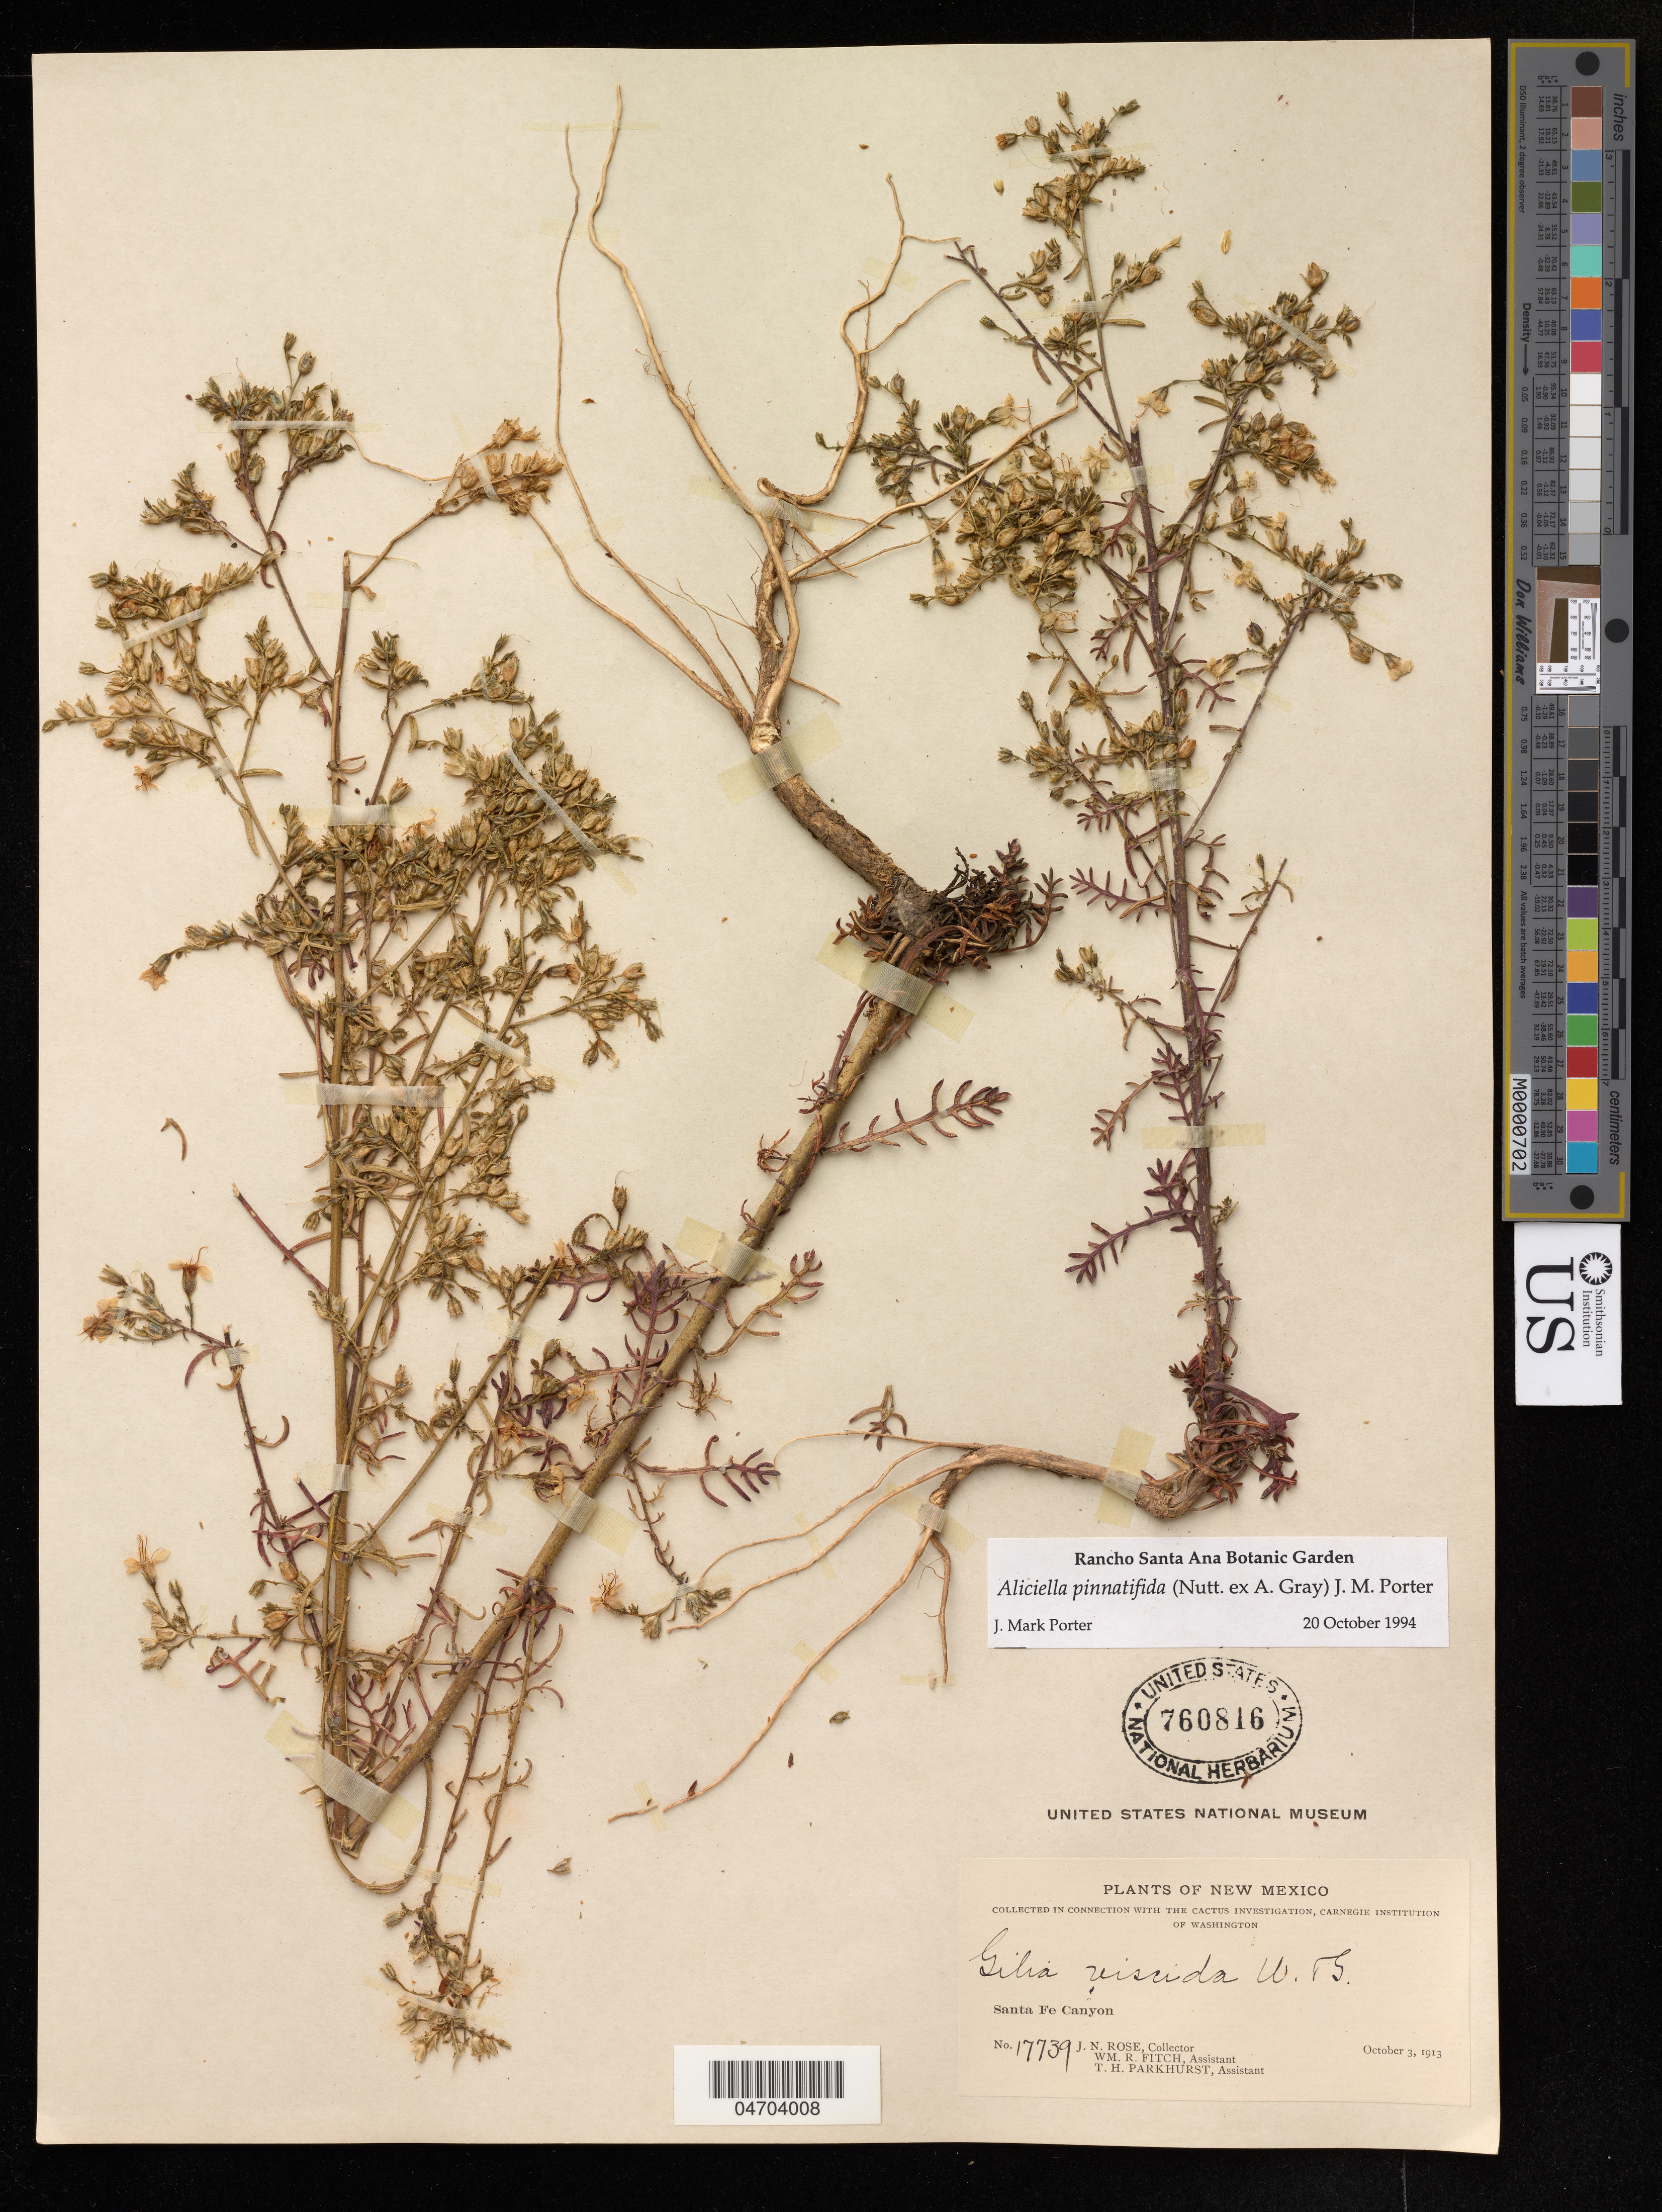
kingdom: Plantae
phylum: Tracheophyta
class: Magnoliopsida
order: Ericales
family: Polemoniaceae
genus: Aliciella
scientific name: Aliciella pinnatifida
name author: (Nutt. ex A. Gray) J.M. Porter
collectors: W. R. Fitch & T. Parkhurst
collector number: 17739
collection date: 1913-10-03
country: United States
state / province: New Mexico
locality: Santa Fe Canyon.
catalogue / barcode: US 760816